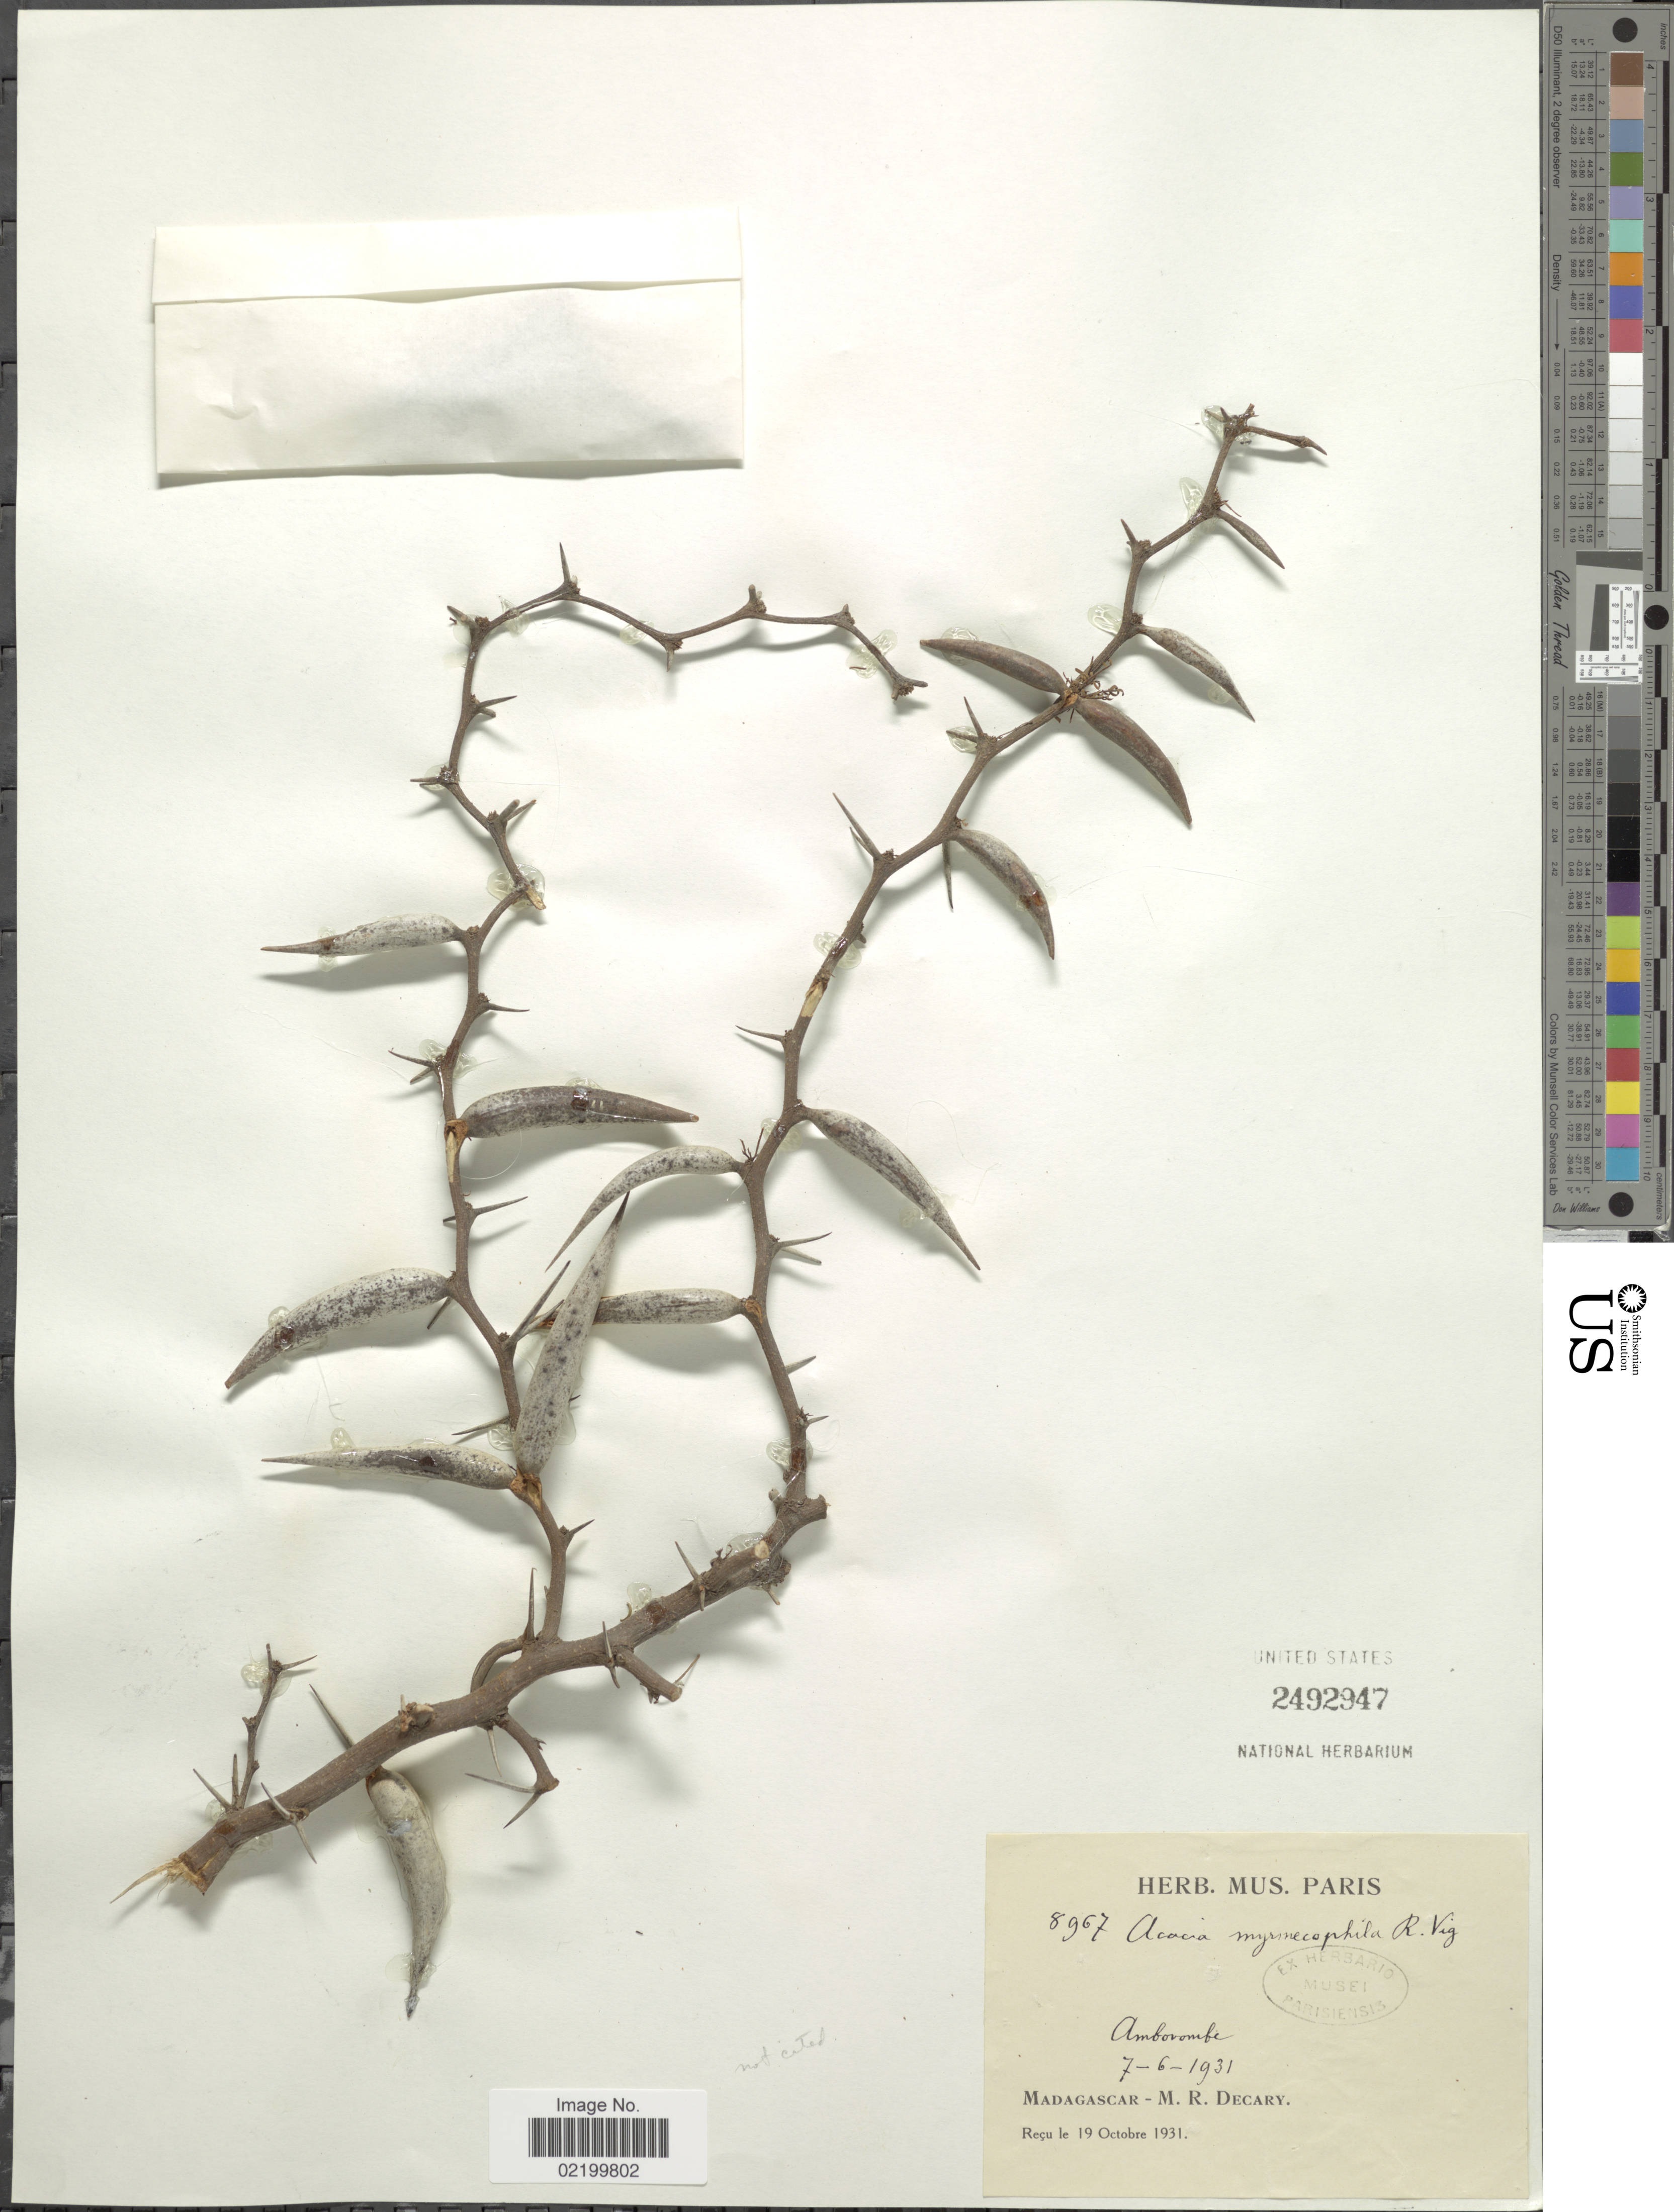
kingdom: Plantae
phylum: Tracheophyta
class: Magnoliopsida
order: Fabales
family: Fabaceae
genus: Vachellia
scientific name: Vachellia myrmecophila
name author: (R. Vig.) Boatwr.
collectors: R. Decary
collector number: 8967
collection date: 1931-06-07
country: Madagascar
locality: Amborombe.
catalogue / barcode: US 2492947